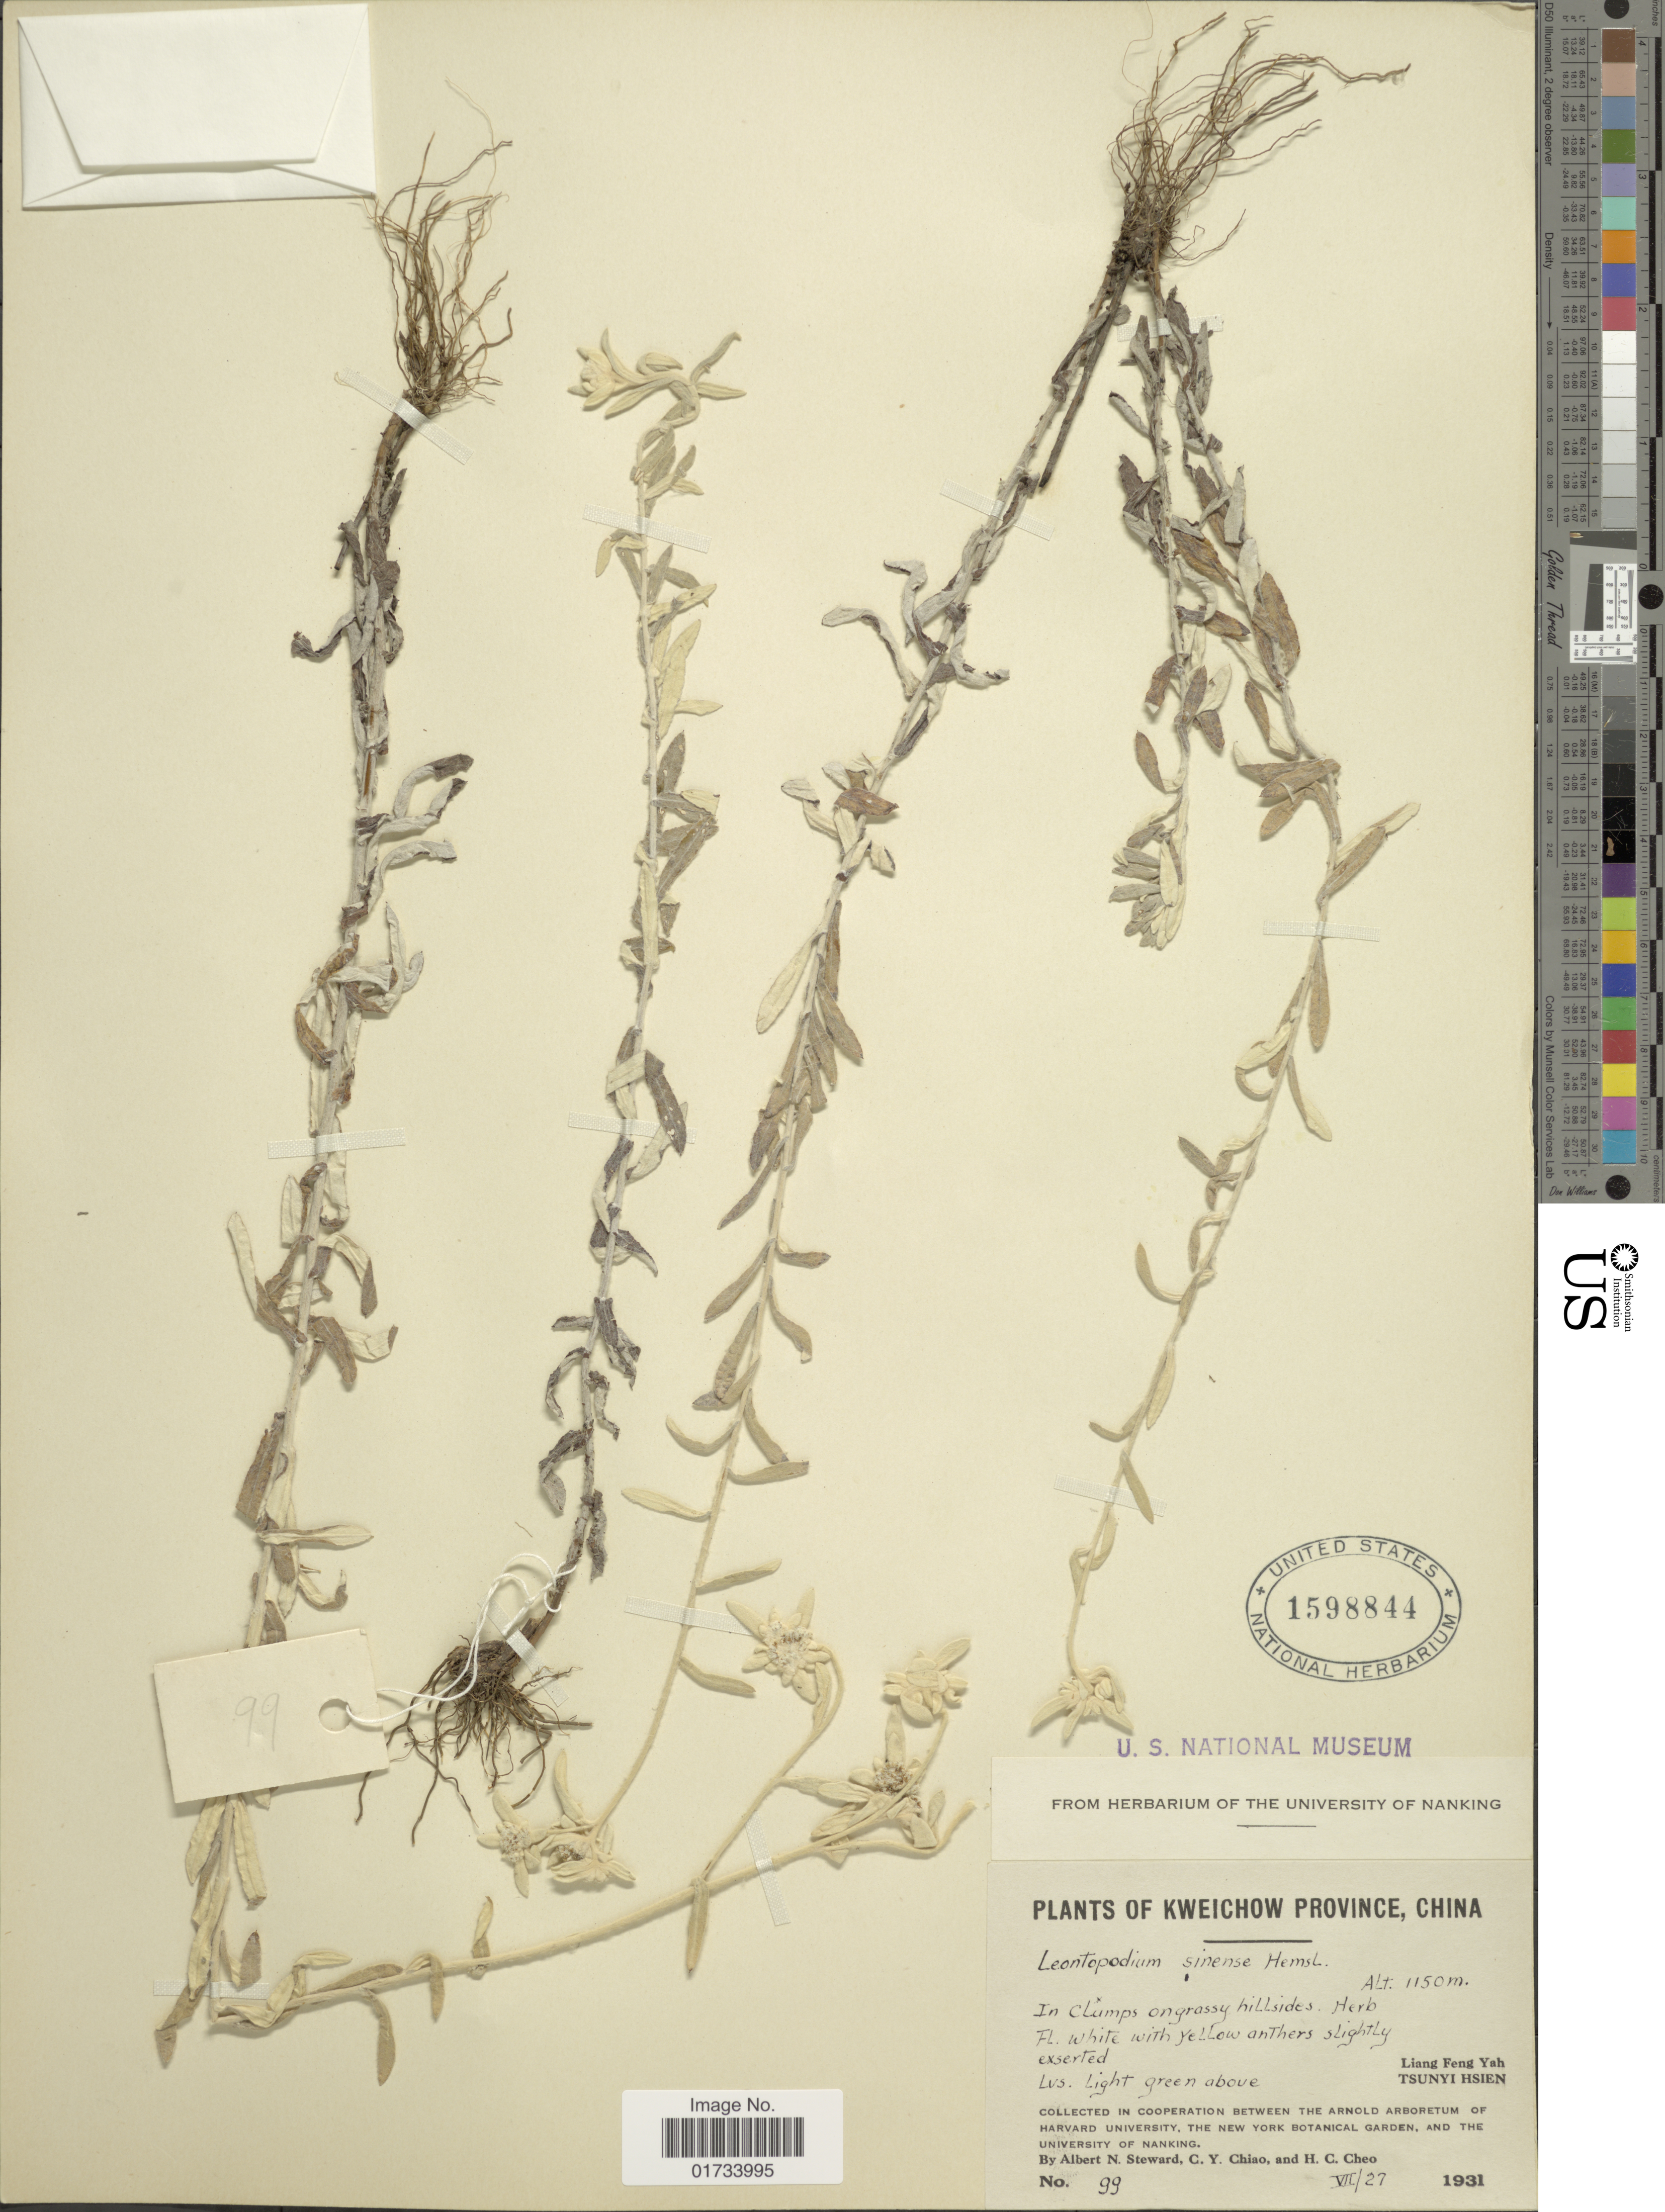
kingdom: Plantae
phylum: Tracheophyta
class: Magnoliopsida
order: Asterales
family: Asteraceae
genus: Leontopodium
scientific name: Leontopodium sinense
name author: Hemsl.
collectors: A. N. Steward, C. Y. Chiao & H. Cheo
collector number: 99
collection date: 1931-07-27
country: China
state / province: Guizhou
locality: Kweichow Province, in clumps on grassy hillsides, Liang Feng Ya, Tsuni Hsien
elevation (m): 1150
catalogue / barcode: US 1598844